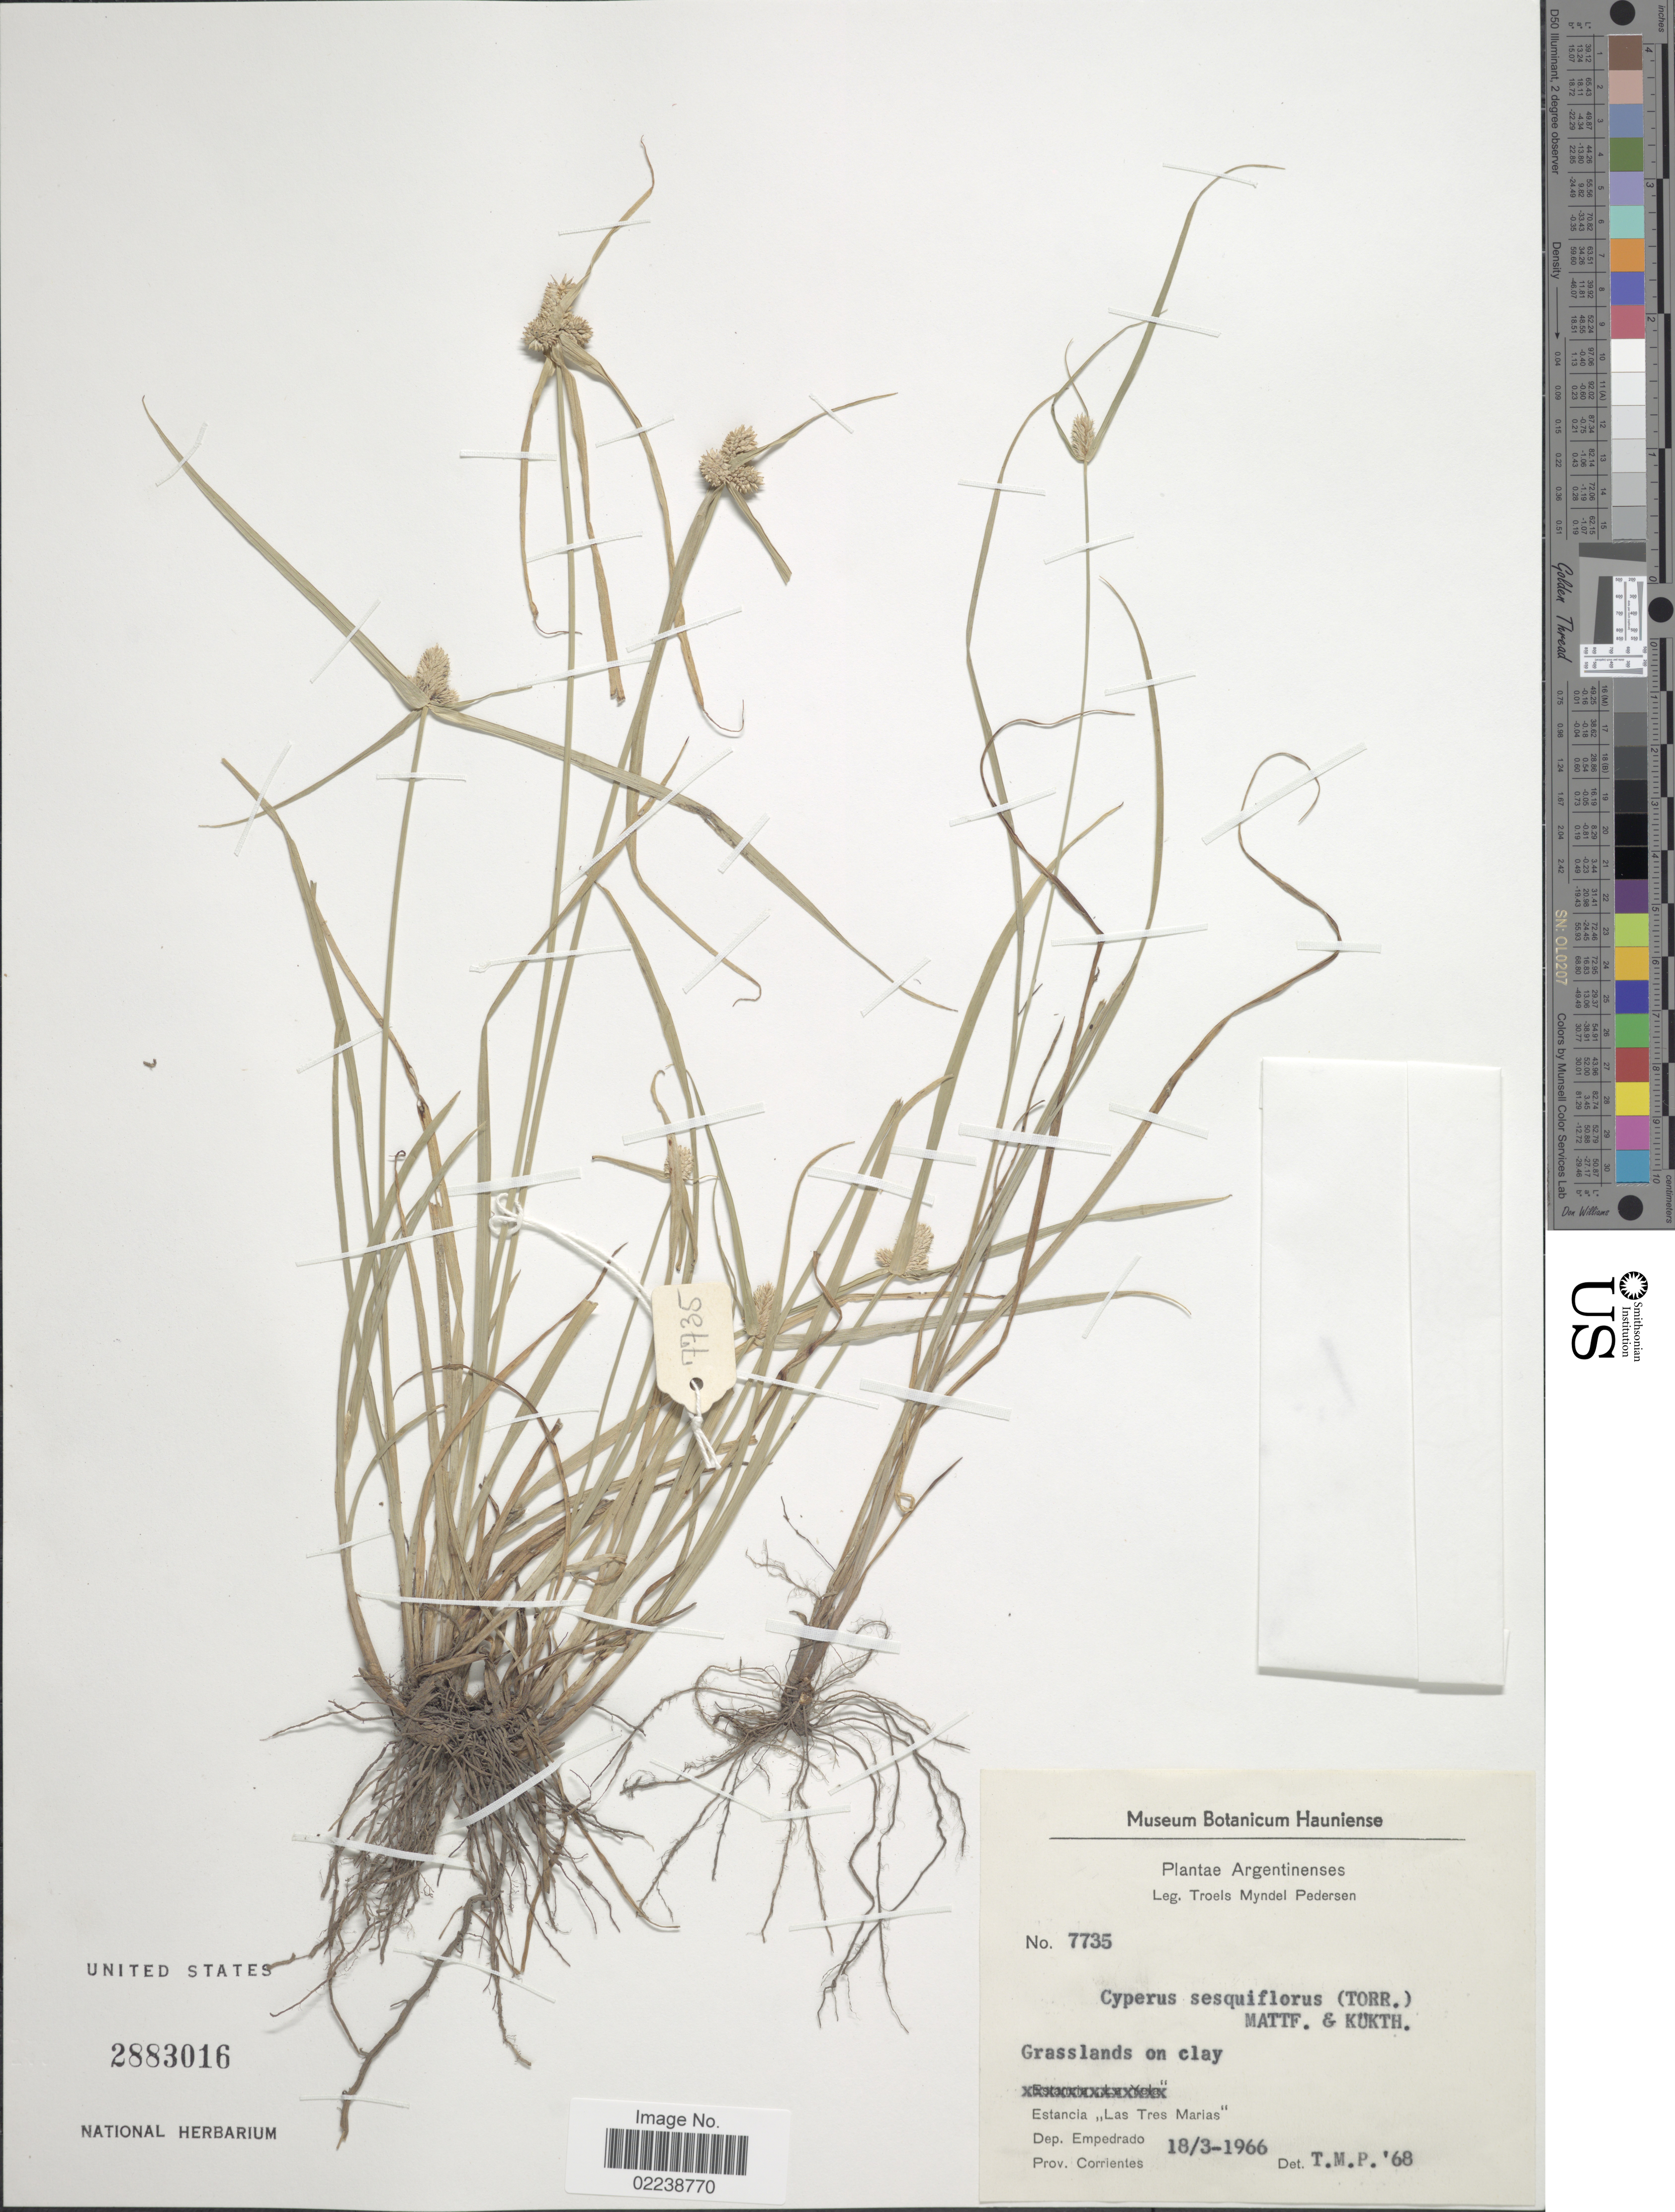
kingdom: Plantae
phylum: Tracheophyta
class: Liliopsida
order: Poales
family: Cyperaceae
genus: Cyperus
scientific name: Cyperus sesquiflorus subsp. sesquiflorus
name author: (Torr.) Mattf. & Kük.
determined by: Strong, M. T., (US), Smithsonian Institution - National Museum of Natural History (UNITED STATES)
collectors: T. Pederson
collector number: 7735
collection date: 1966-03-18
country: Argentina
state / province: Corrientes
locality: Estancia "Las Tres Marias", Dep. Empedrado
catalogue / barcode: US 2883016